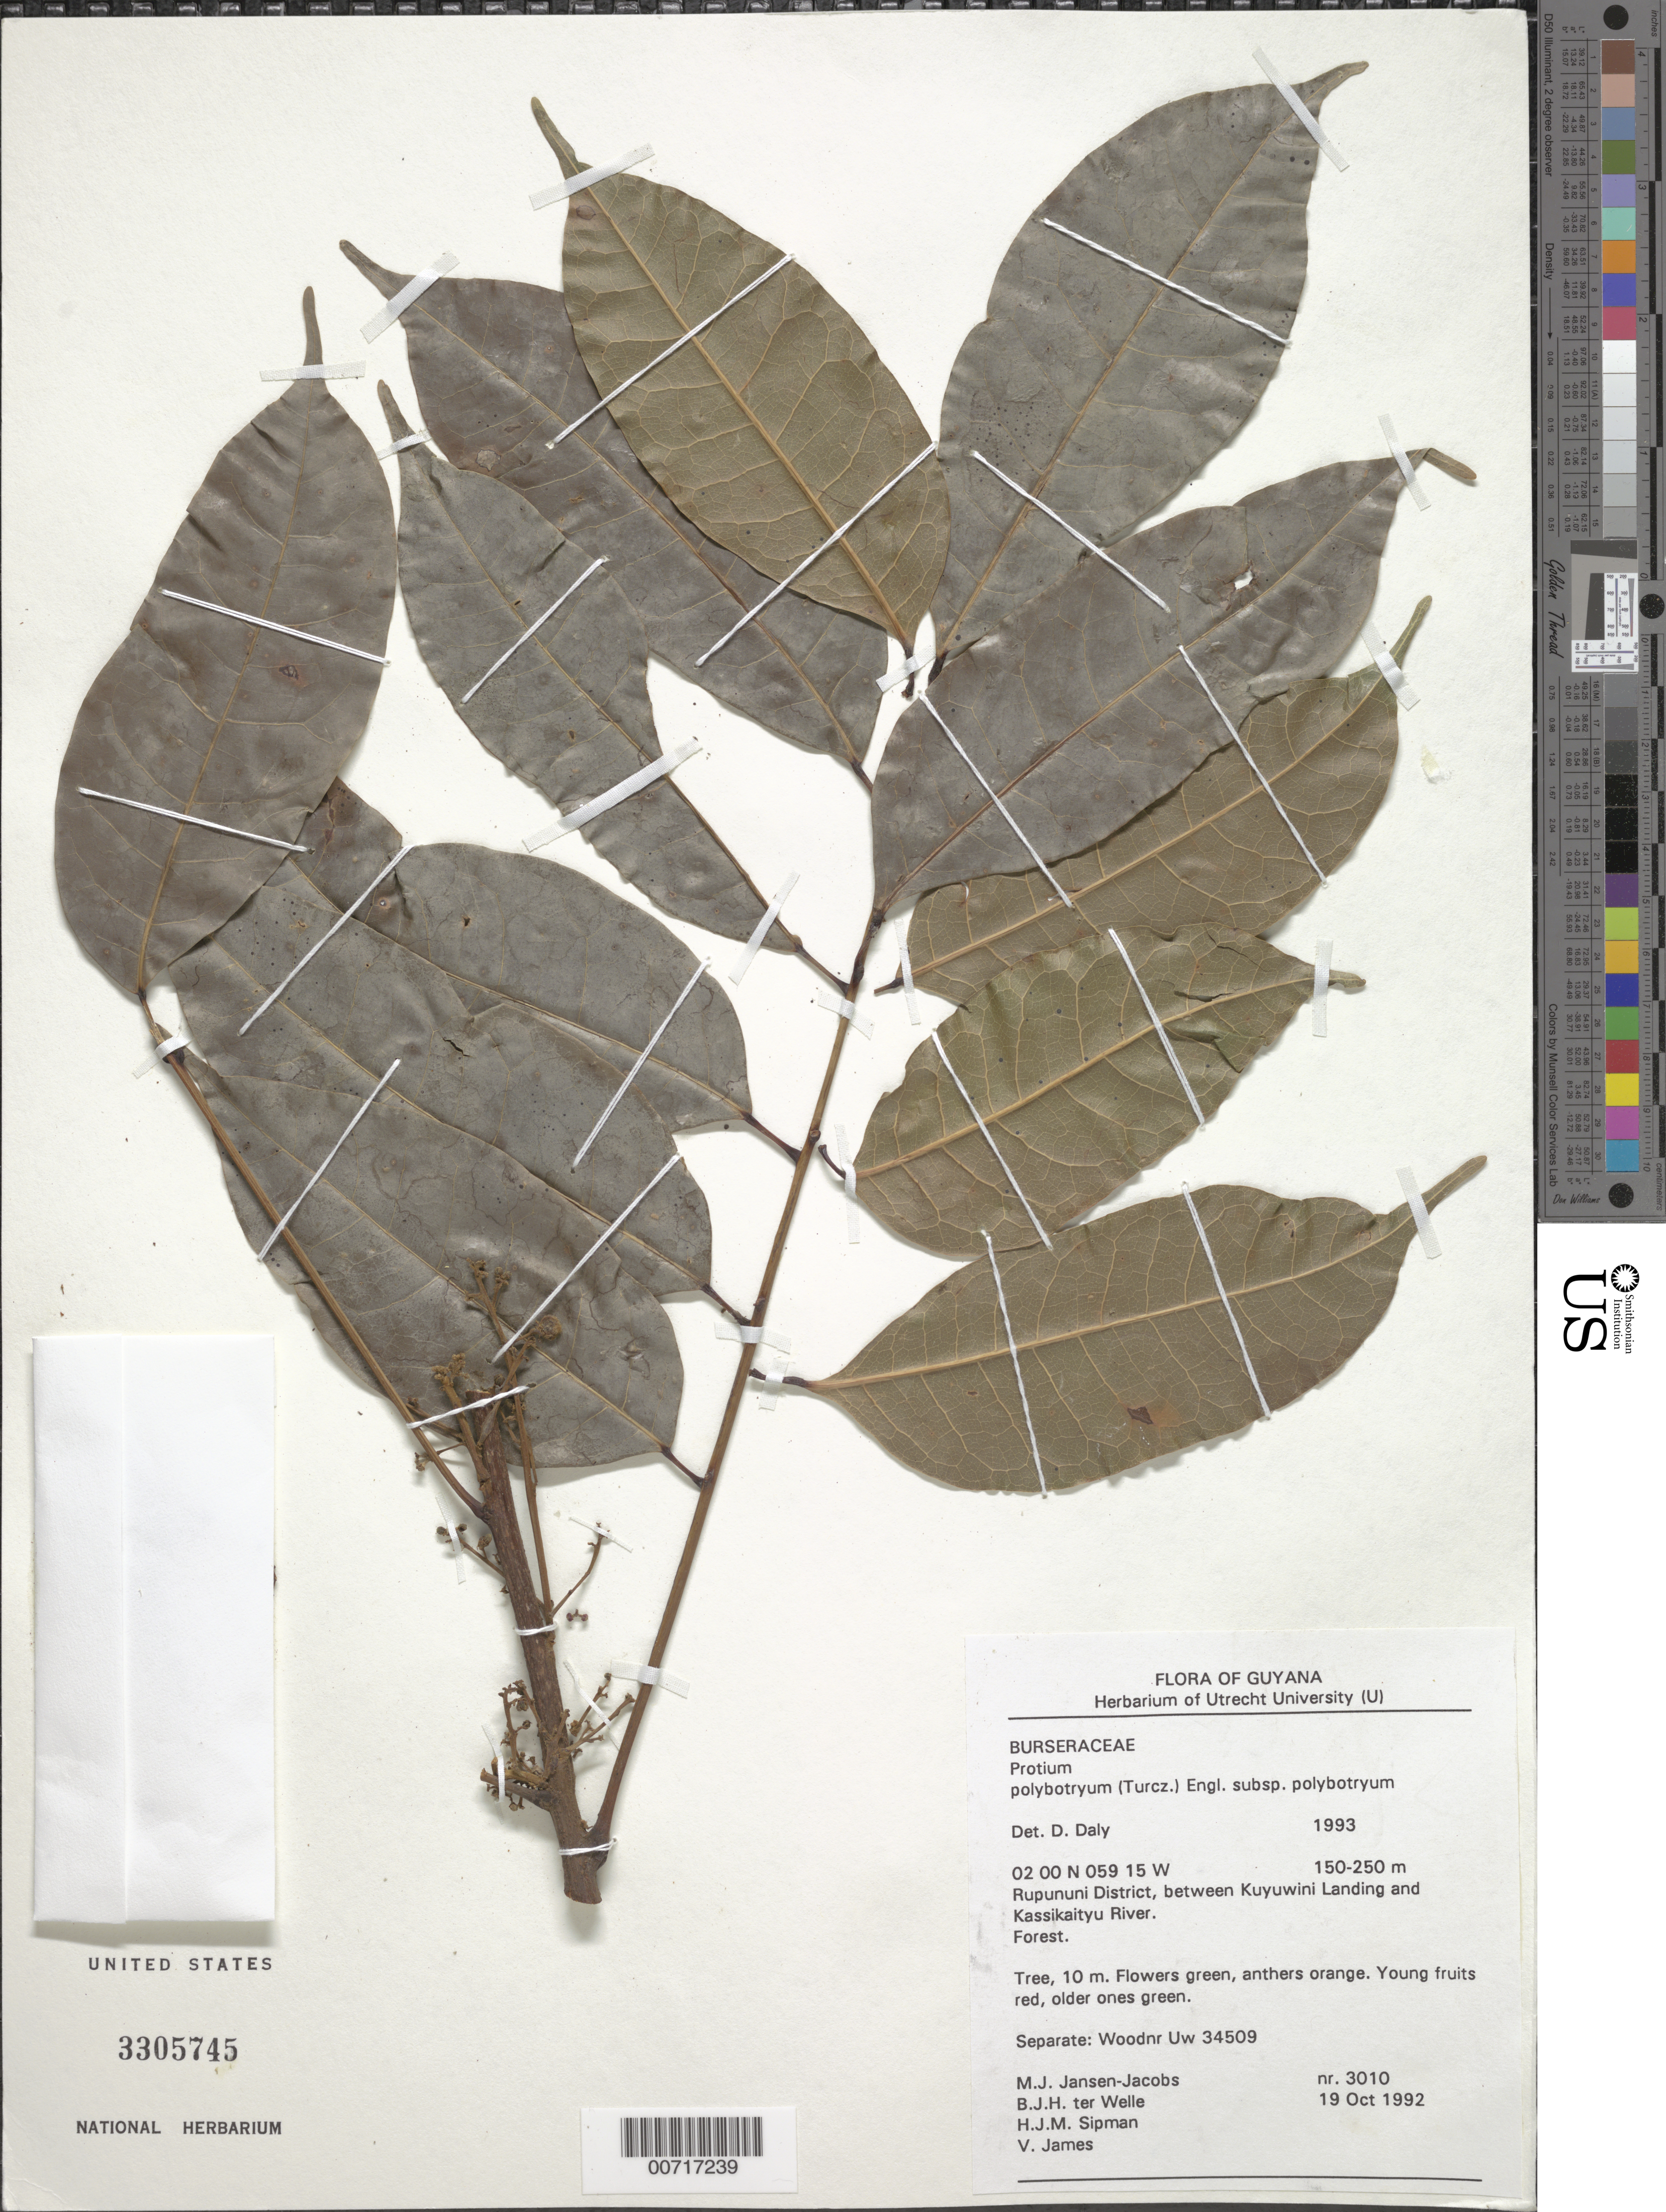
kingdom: Plantae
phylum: Tracheophyta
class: Magnoliopsida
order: Sapindales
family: Burseraceae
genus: Protium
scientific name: Protium polybotryum subsp. polybotryum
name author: (Turcz.) Engl.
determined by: Daly, D. C.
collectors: M. J. Jansen-Jacobs, B. Welle, H. J. M. Sipman & V. James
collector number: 3010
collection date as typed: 19-Oct-92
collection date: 1992-10-19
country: Guyana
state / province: U. Takutu-U. Essequibo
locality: Rupununi District, between Kuyuwini Landing and Kassikaityu River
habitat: Forest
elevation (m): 150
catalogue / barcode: US 3305745